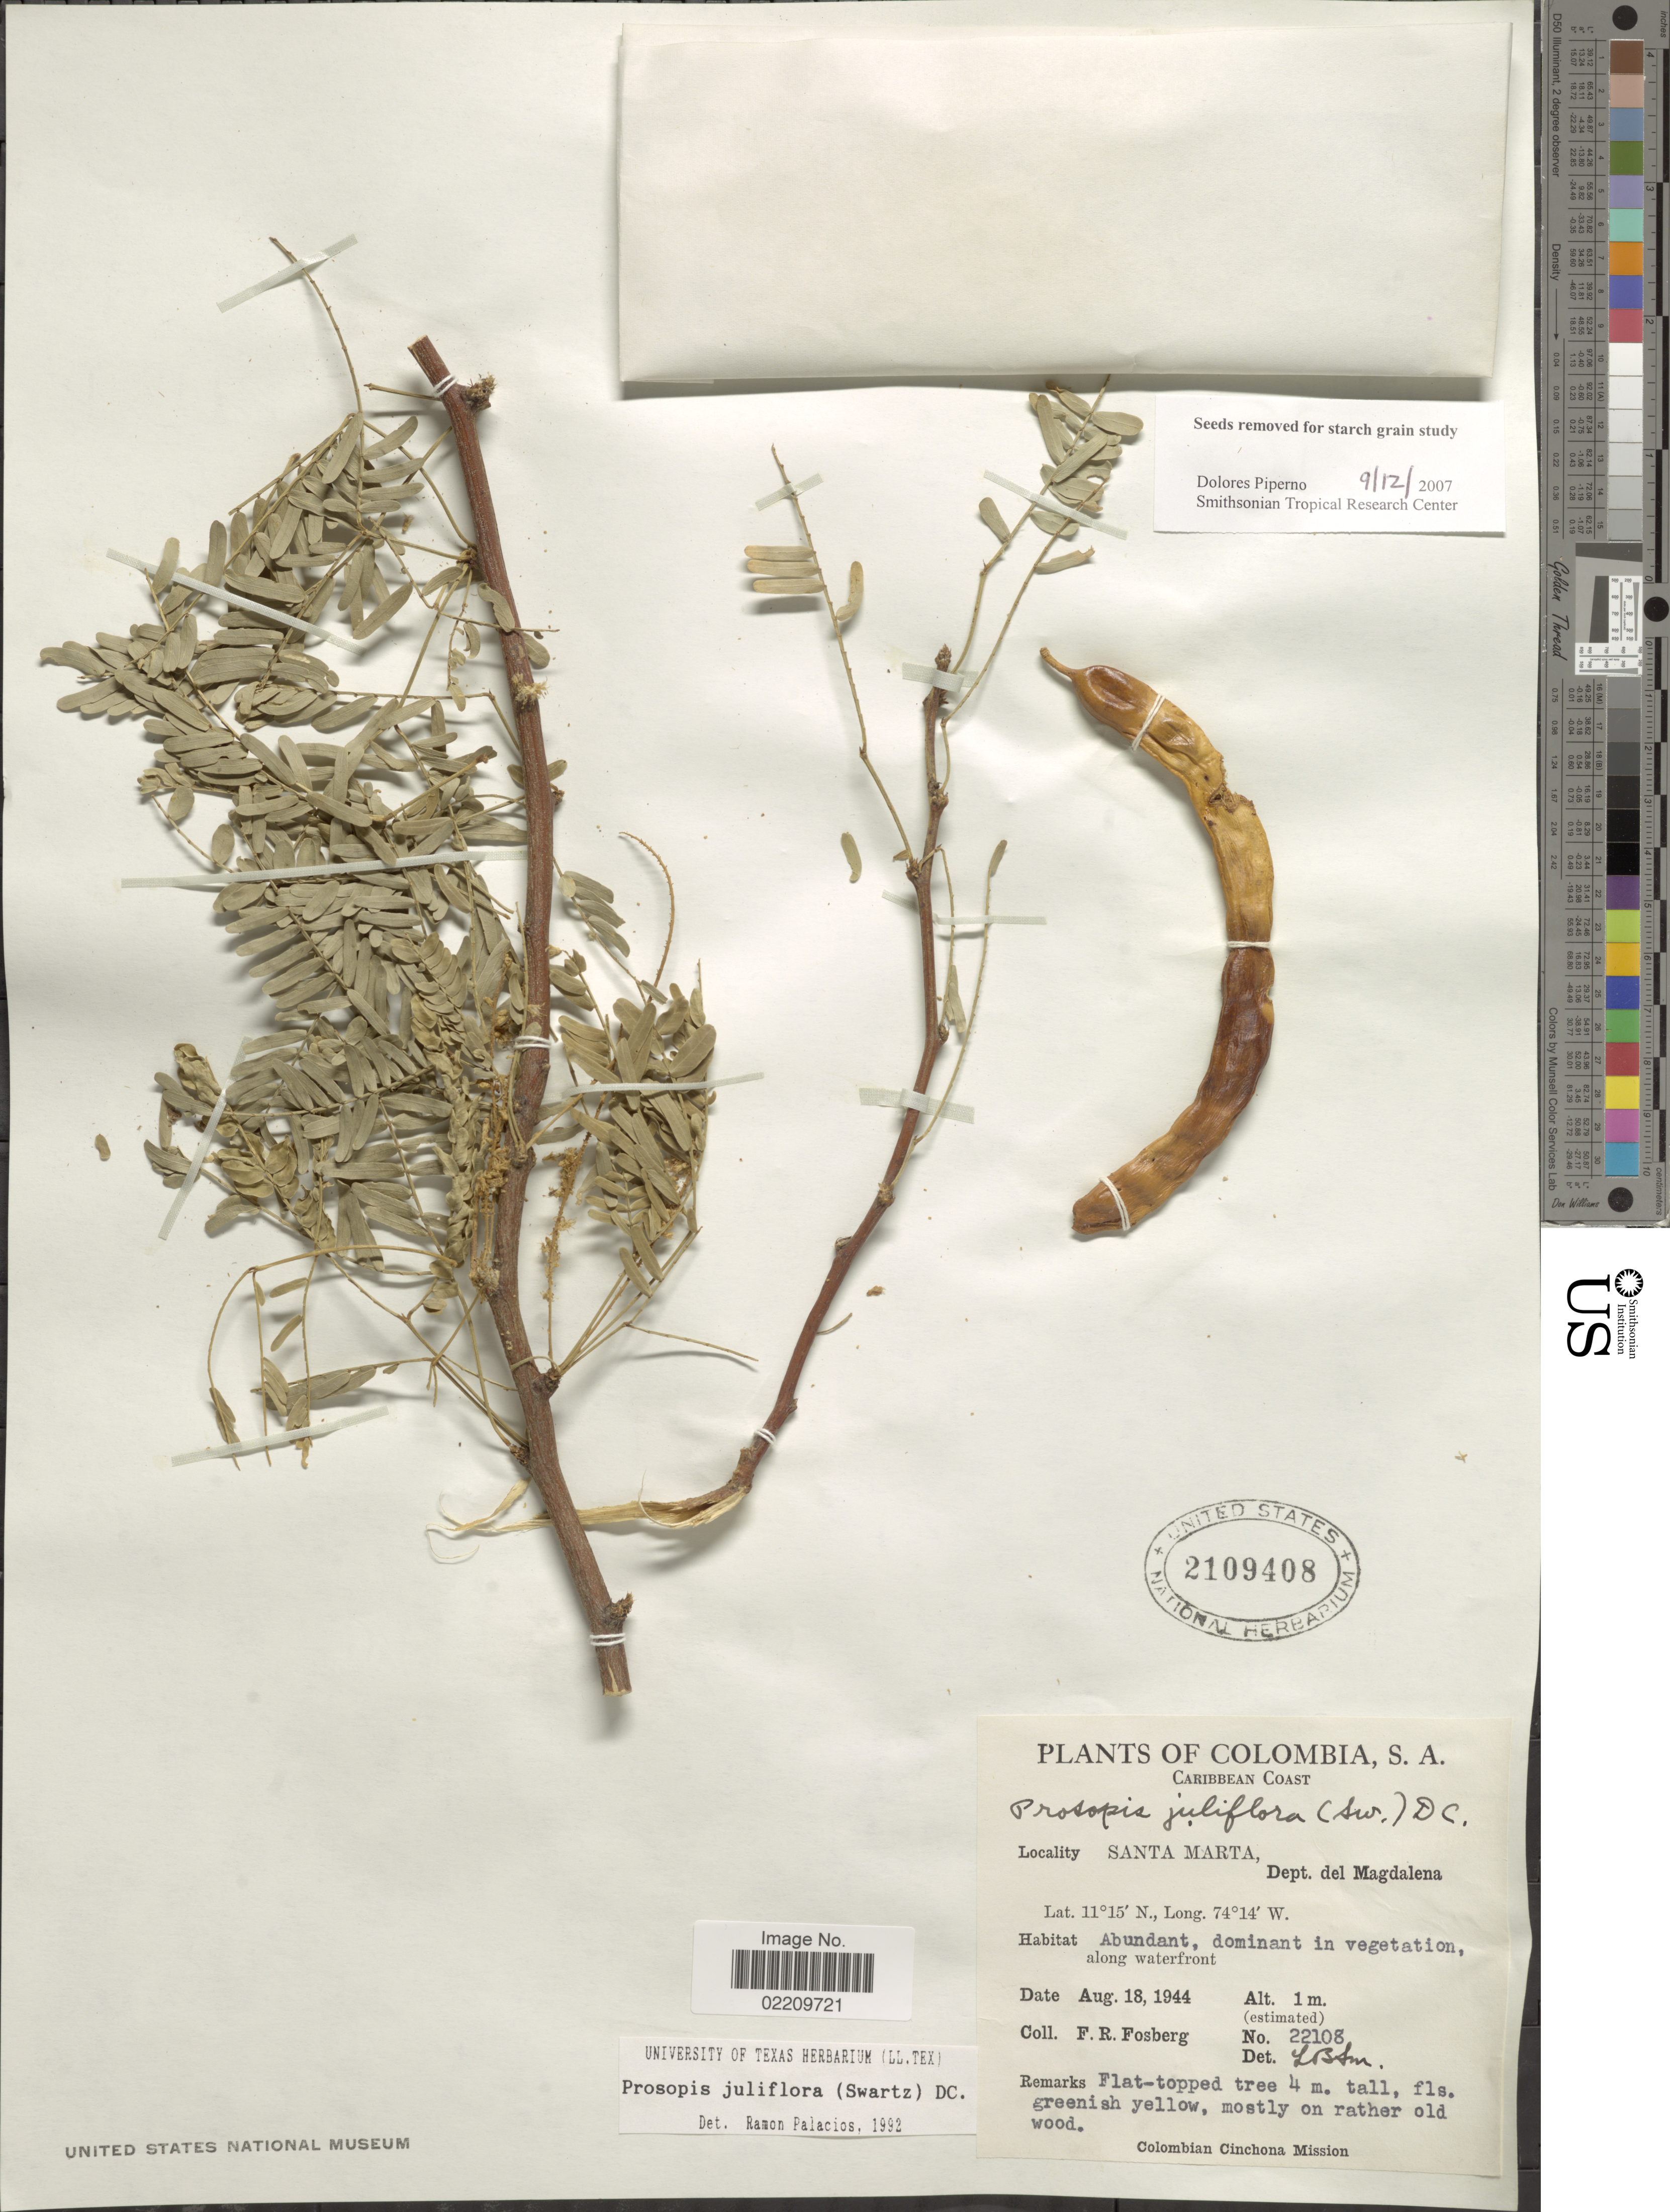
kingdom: Plantae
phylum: Tracheophyta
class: Magnoliopsida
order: Fabales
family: Fabaceae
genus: Neltuma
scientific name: Neltuma juliflora var. juliflora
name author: (Sw.) Raf.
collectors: F. R. Fosberg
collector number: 22108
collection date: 1944-08-18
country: Colombia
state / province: Magdalena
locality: Caribbean Coast. Santa Marta, Dept. del Magdalena.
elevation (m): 1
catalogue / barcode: US 2109408